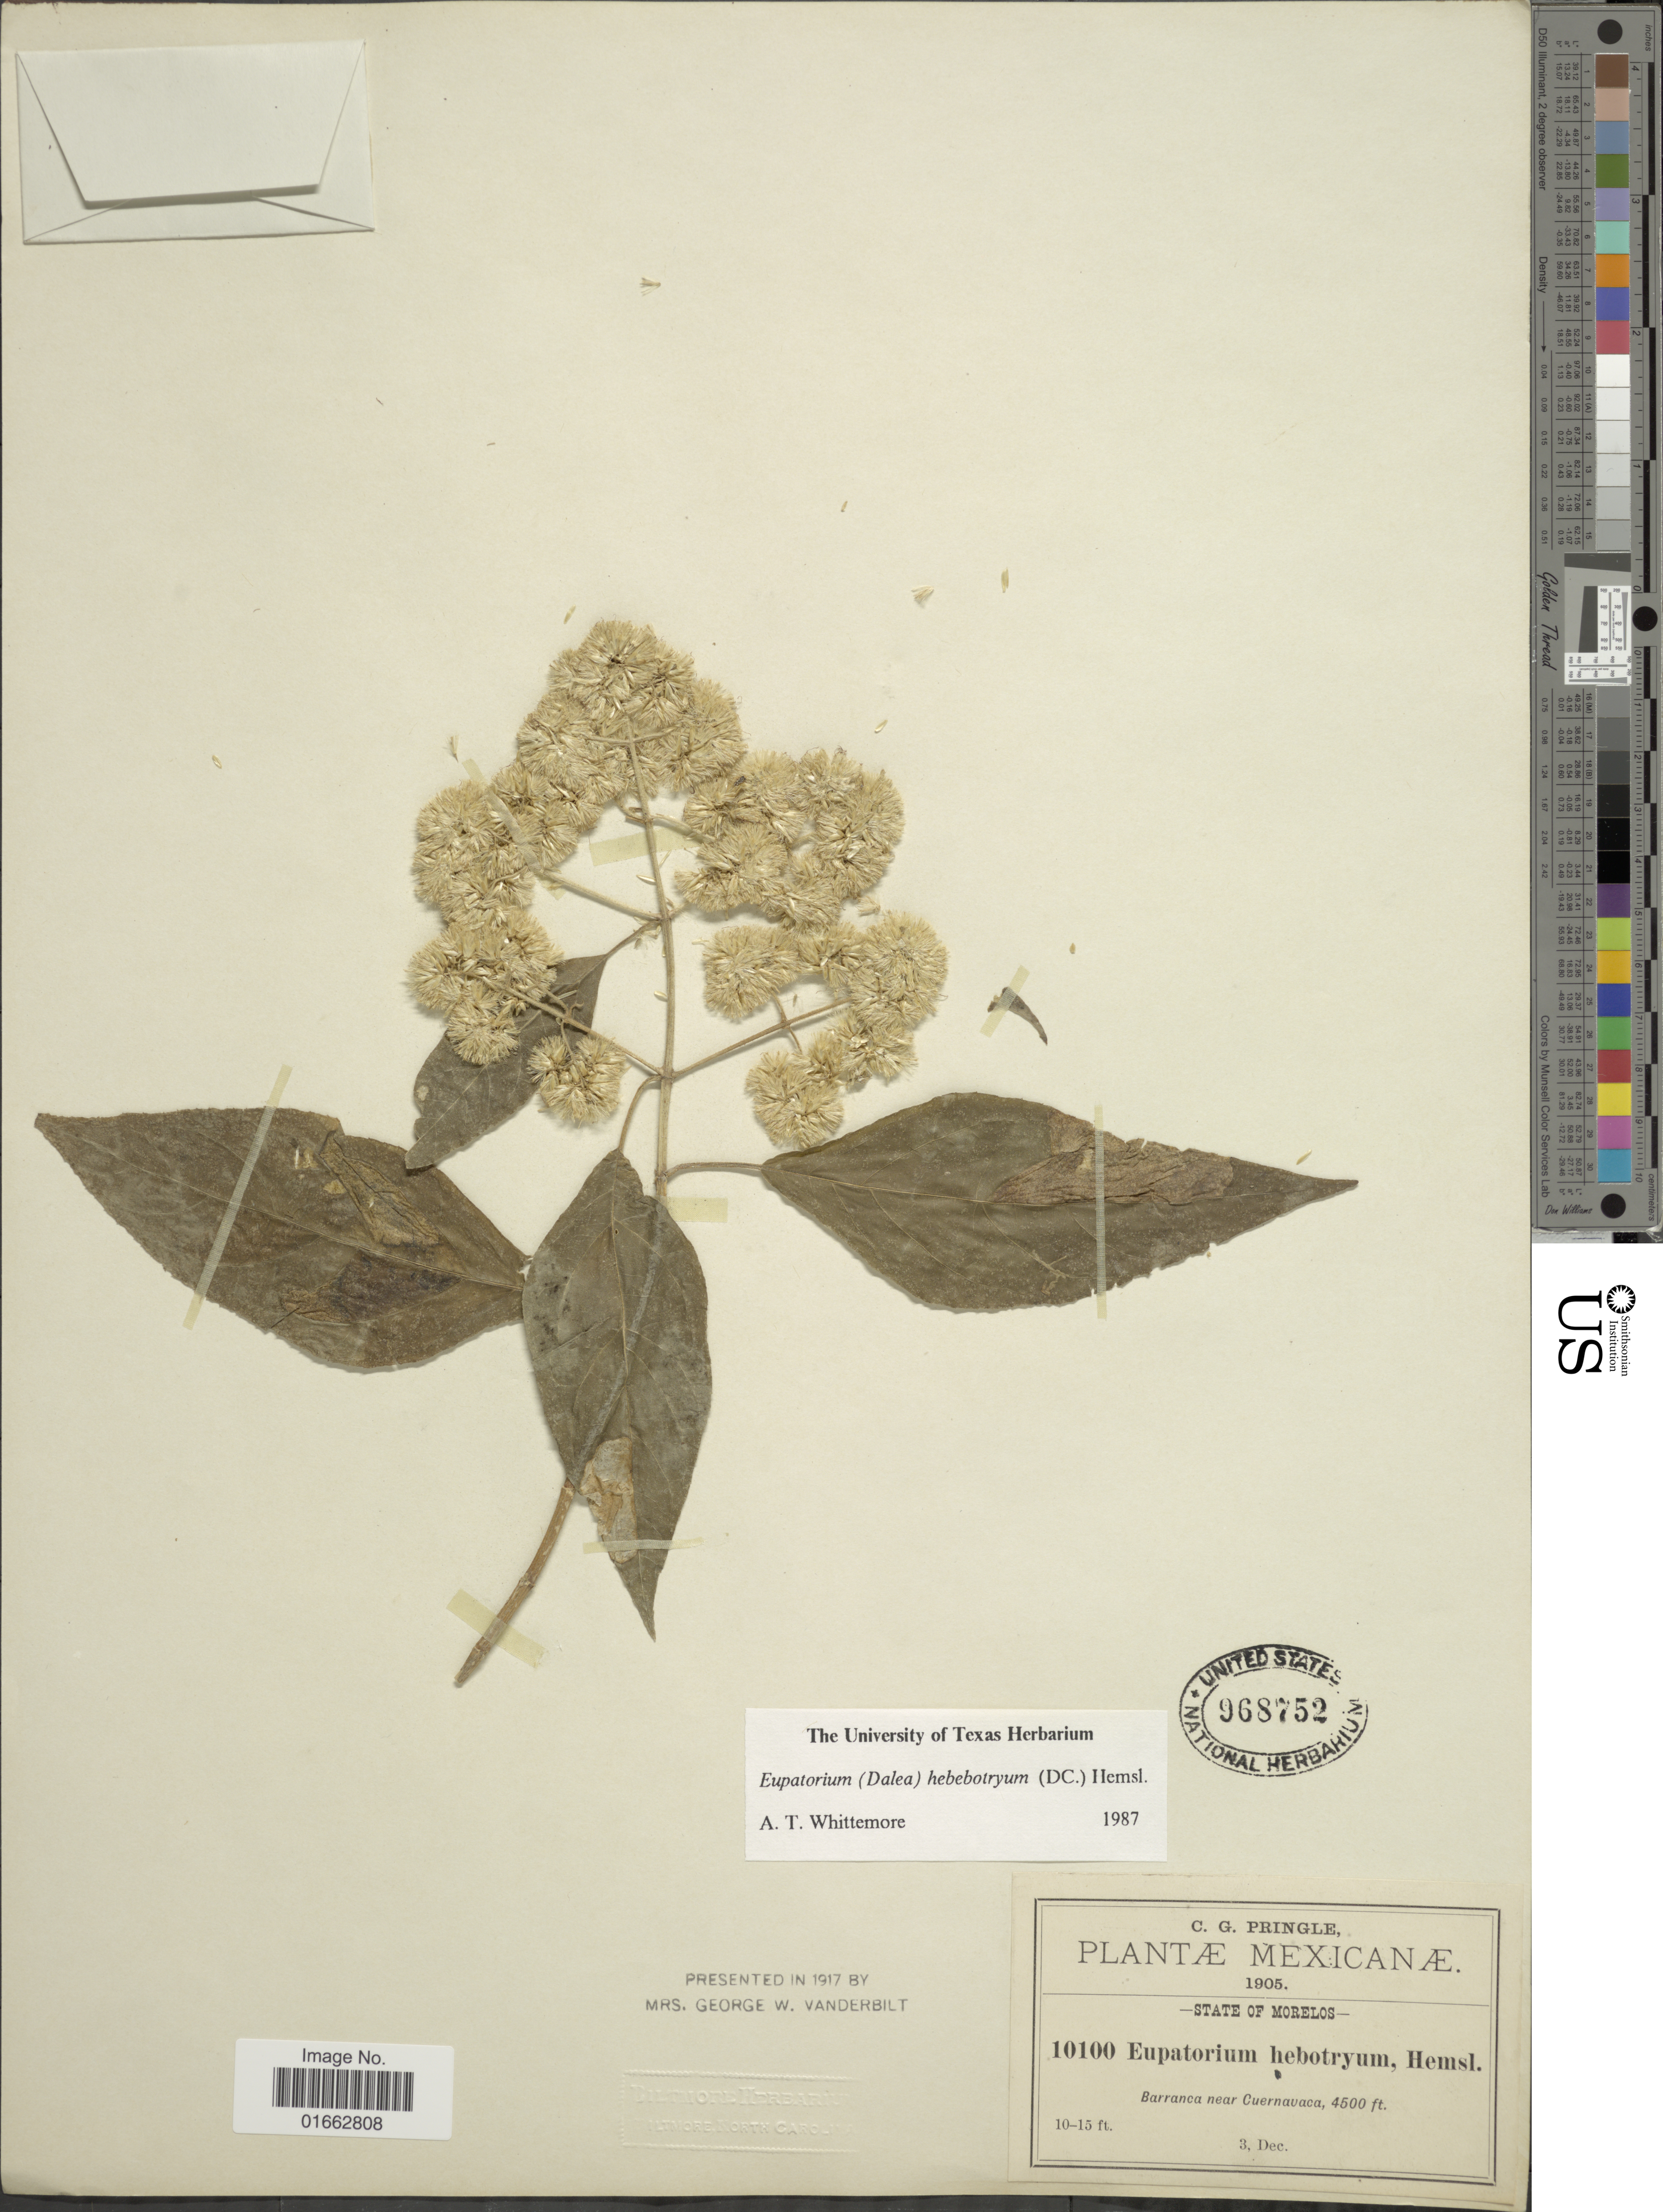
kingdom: Plantae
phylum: Tracheophyta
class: Magnoliopsida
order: Asterales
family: Asteraceae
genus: Critonia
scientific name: Critonia hebebotrya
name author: DC.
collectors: C. G. Pringle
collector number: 10100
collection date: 1905-12-03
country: Mexico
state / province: Morelos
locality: Barranca near Cuernavaca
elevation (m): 1372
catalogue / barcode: US 968752